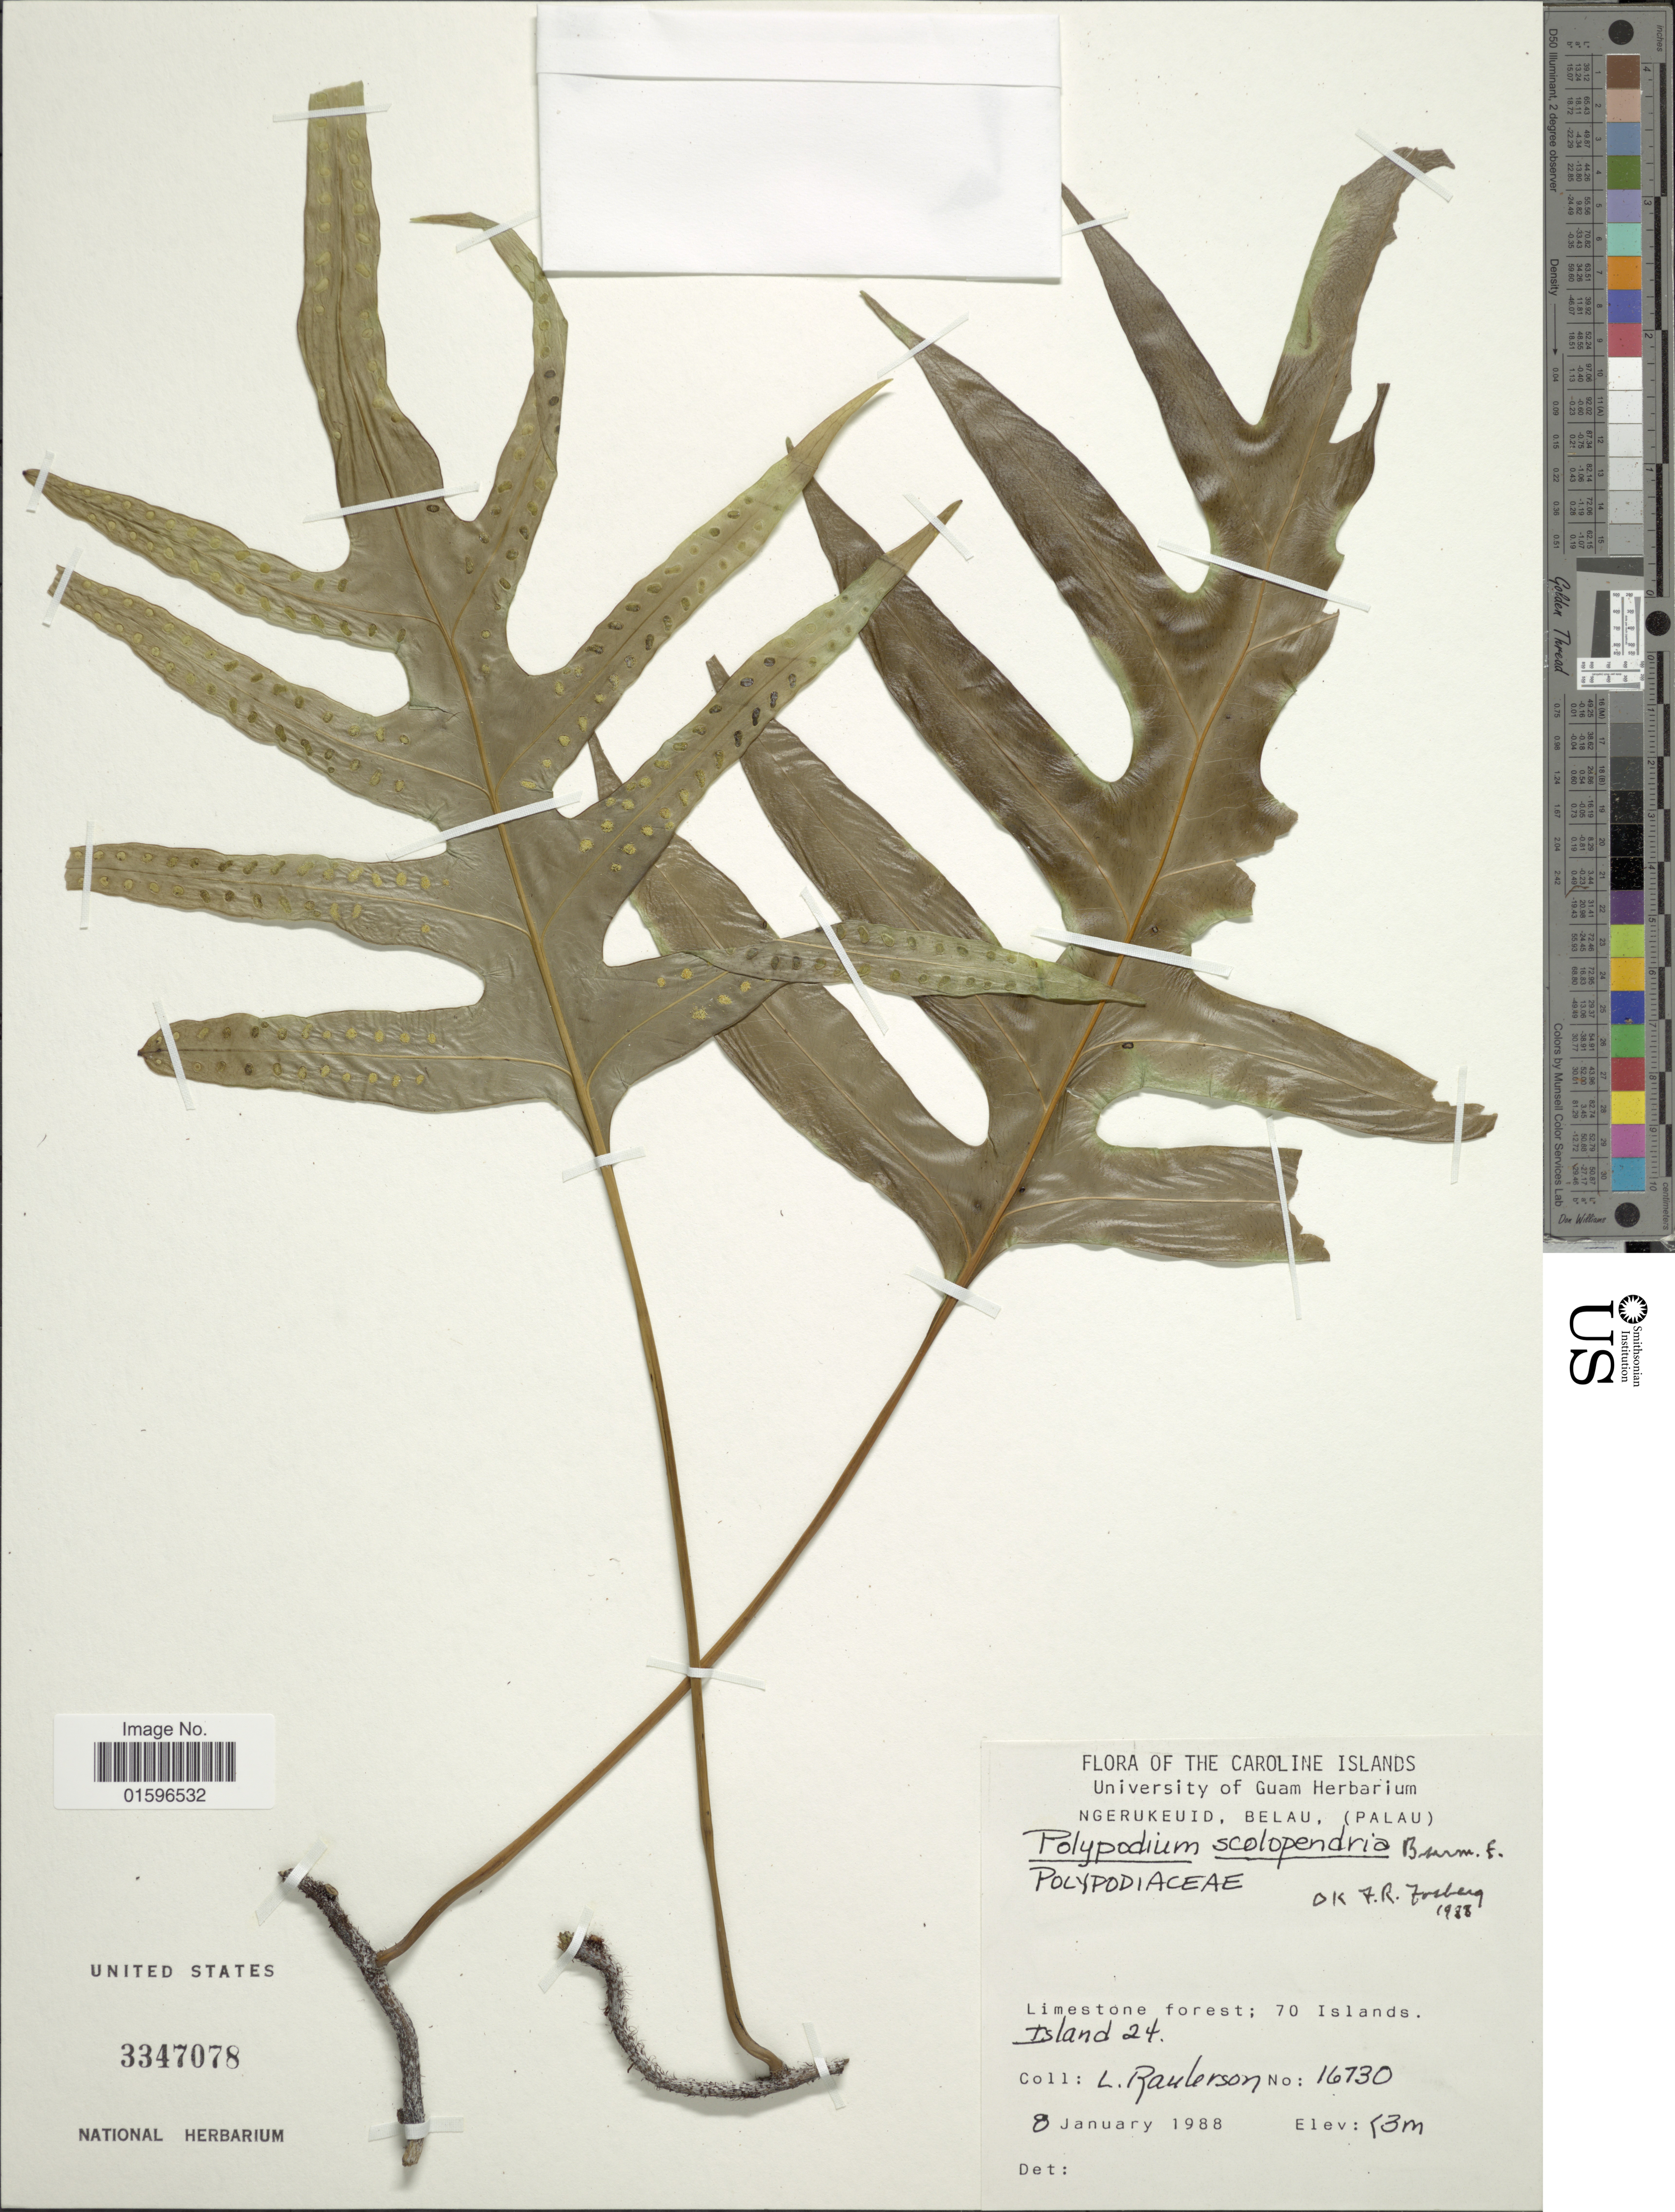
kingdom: Plantae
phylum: Tracheophyta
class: Polypodiopsida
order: Polypodiales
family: Polypodiaceae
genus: Polypodium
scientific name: Polypodium scolopendria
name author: Burm. f.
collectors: L. Raulerson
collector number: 16730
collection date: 1988-01-08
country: Palau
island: Ngerukeuid [Orukuizu]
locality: Ngerukeuid, Belau, (Palau) Limestone forest; 70 Islands, Island 24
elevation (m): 3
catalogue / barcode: US 3347078